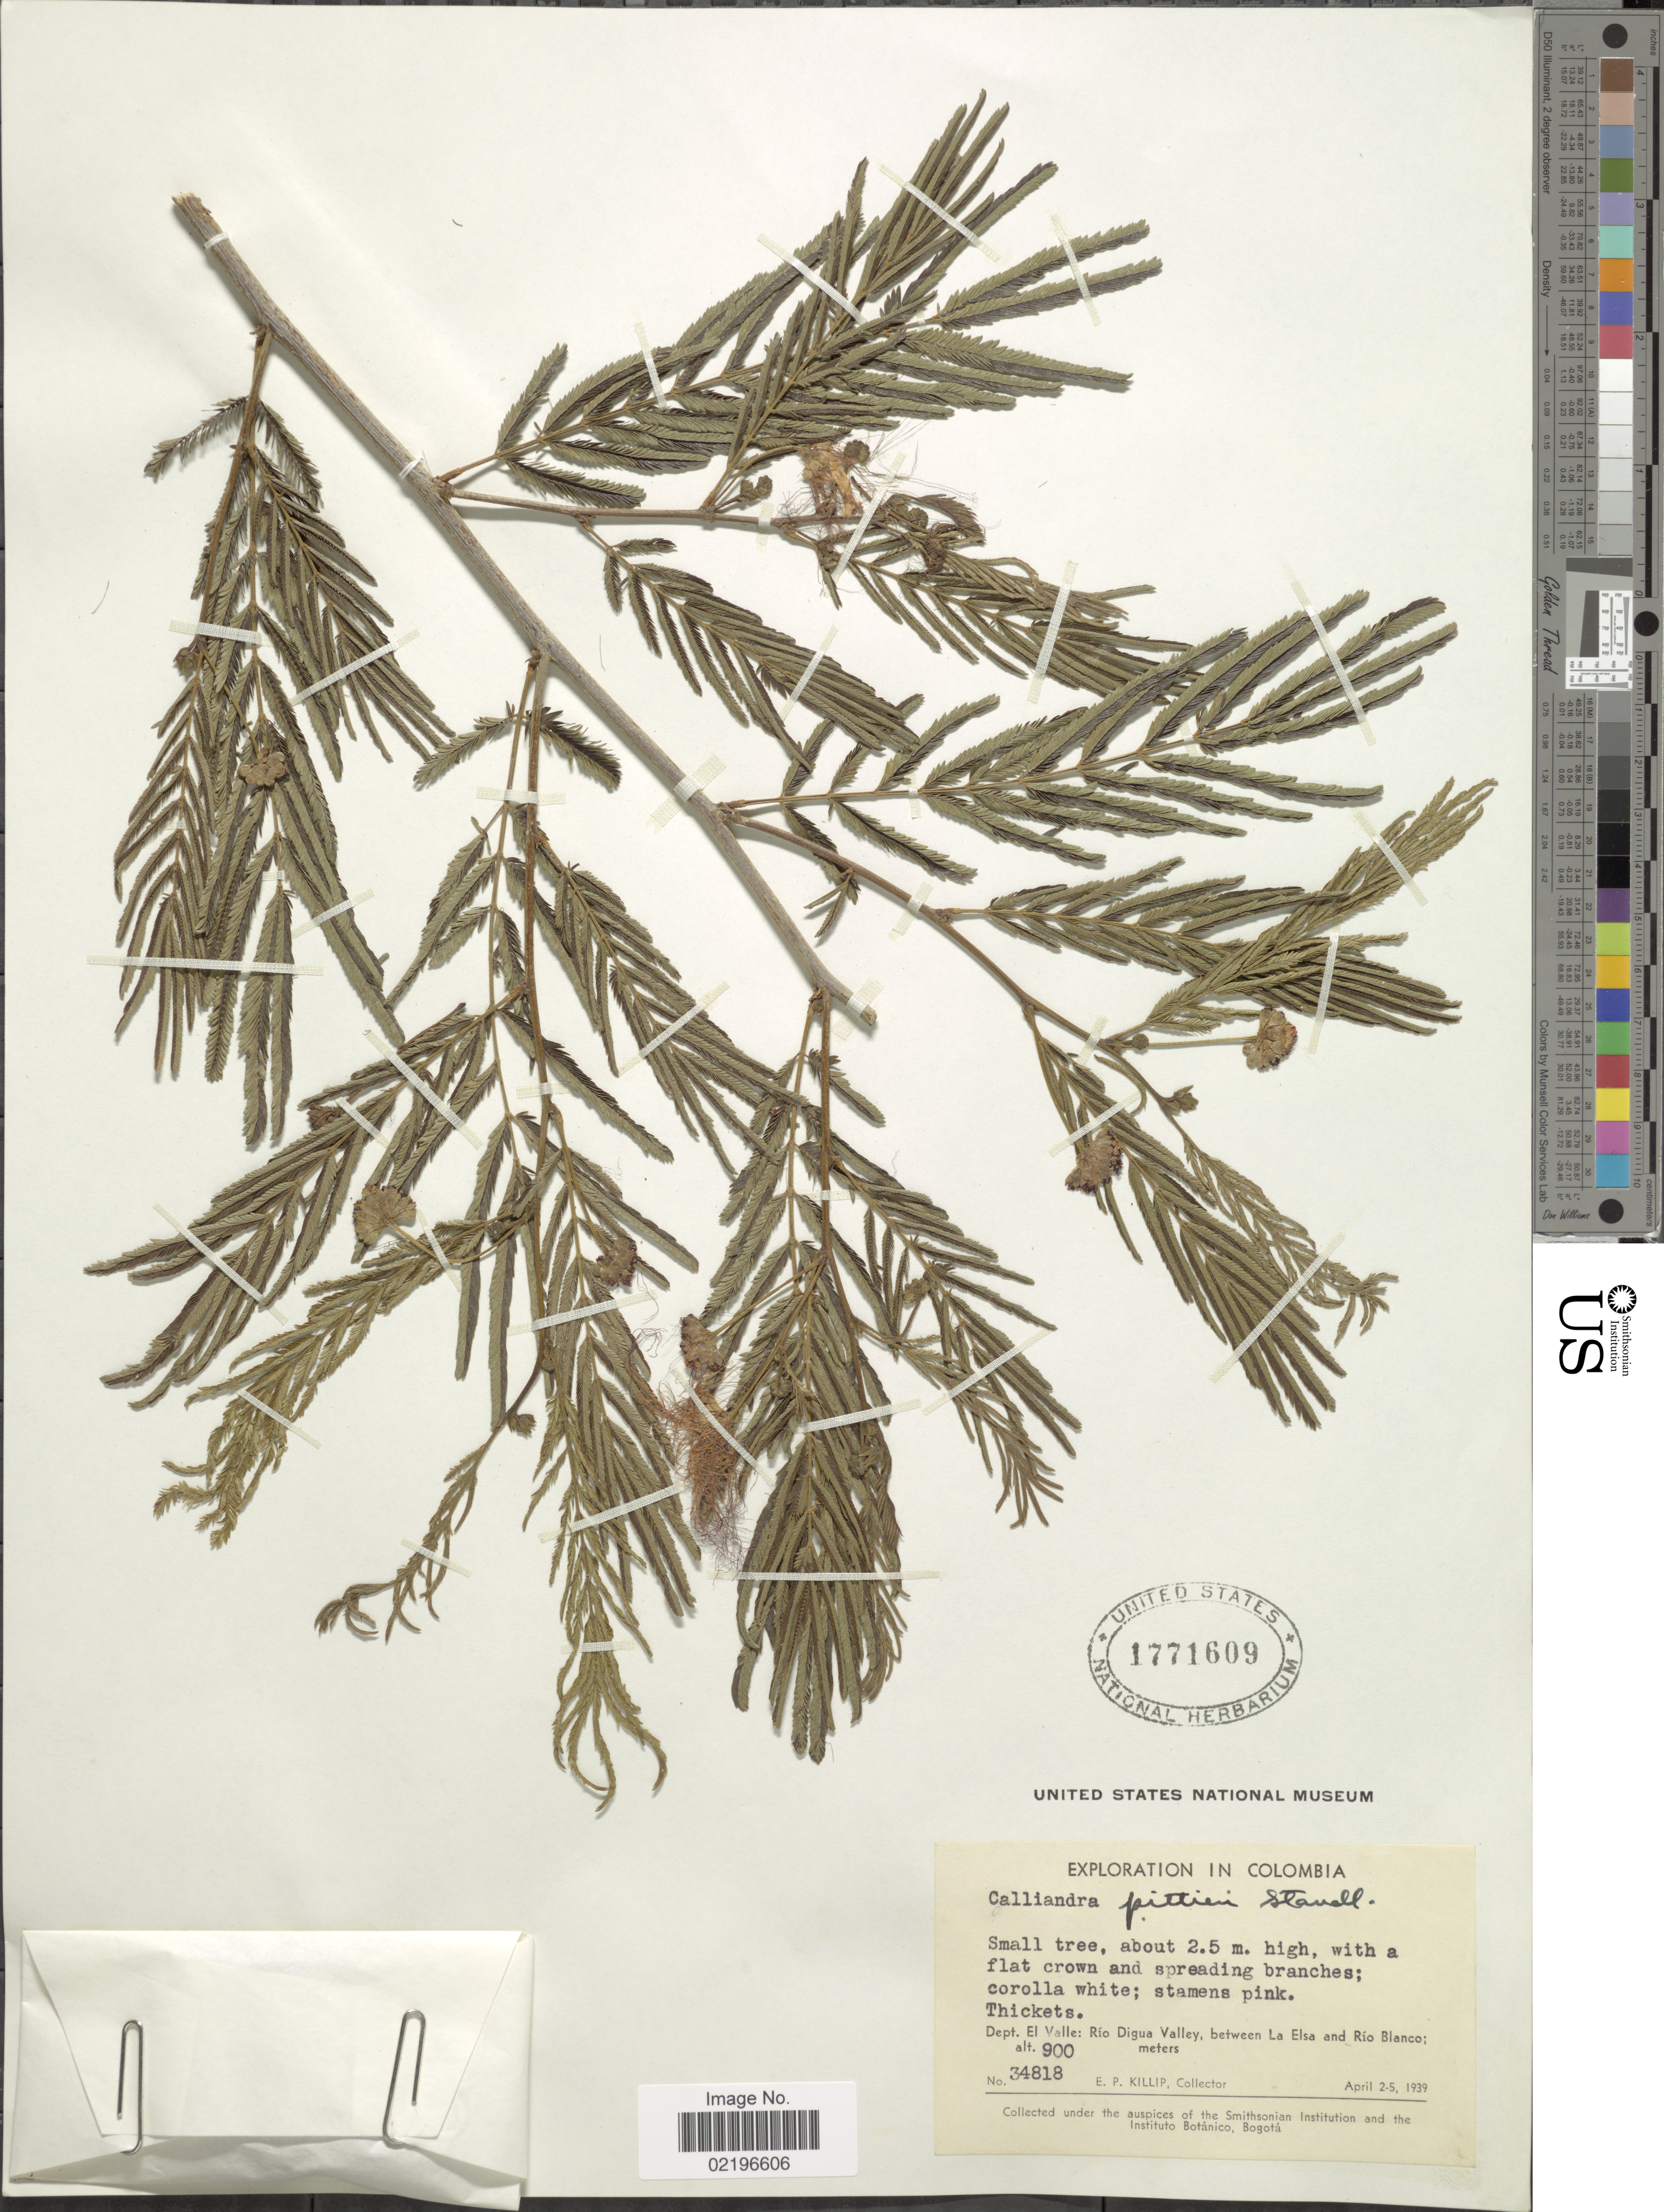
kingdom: Plantae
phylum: Tracheophyta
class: Magnoliopsida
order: Fabales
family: Fabaceae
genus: Calliandra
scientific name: Calliandra pittieri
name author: Standl.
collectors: E. P. Killip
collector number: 34818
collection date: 1939-04-02/1939-04-05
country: Colombia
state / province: Valle del Cauca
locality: Dept. El Valle: Rio Digua Valley, between La Elsa and Rio Blanco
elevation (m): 900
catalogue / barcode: US 1771609